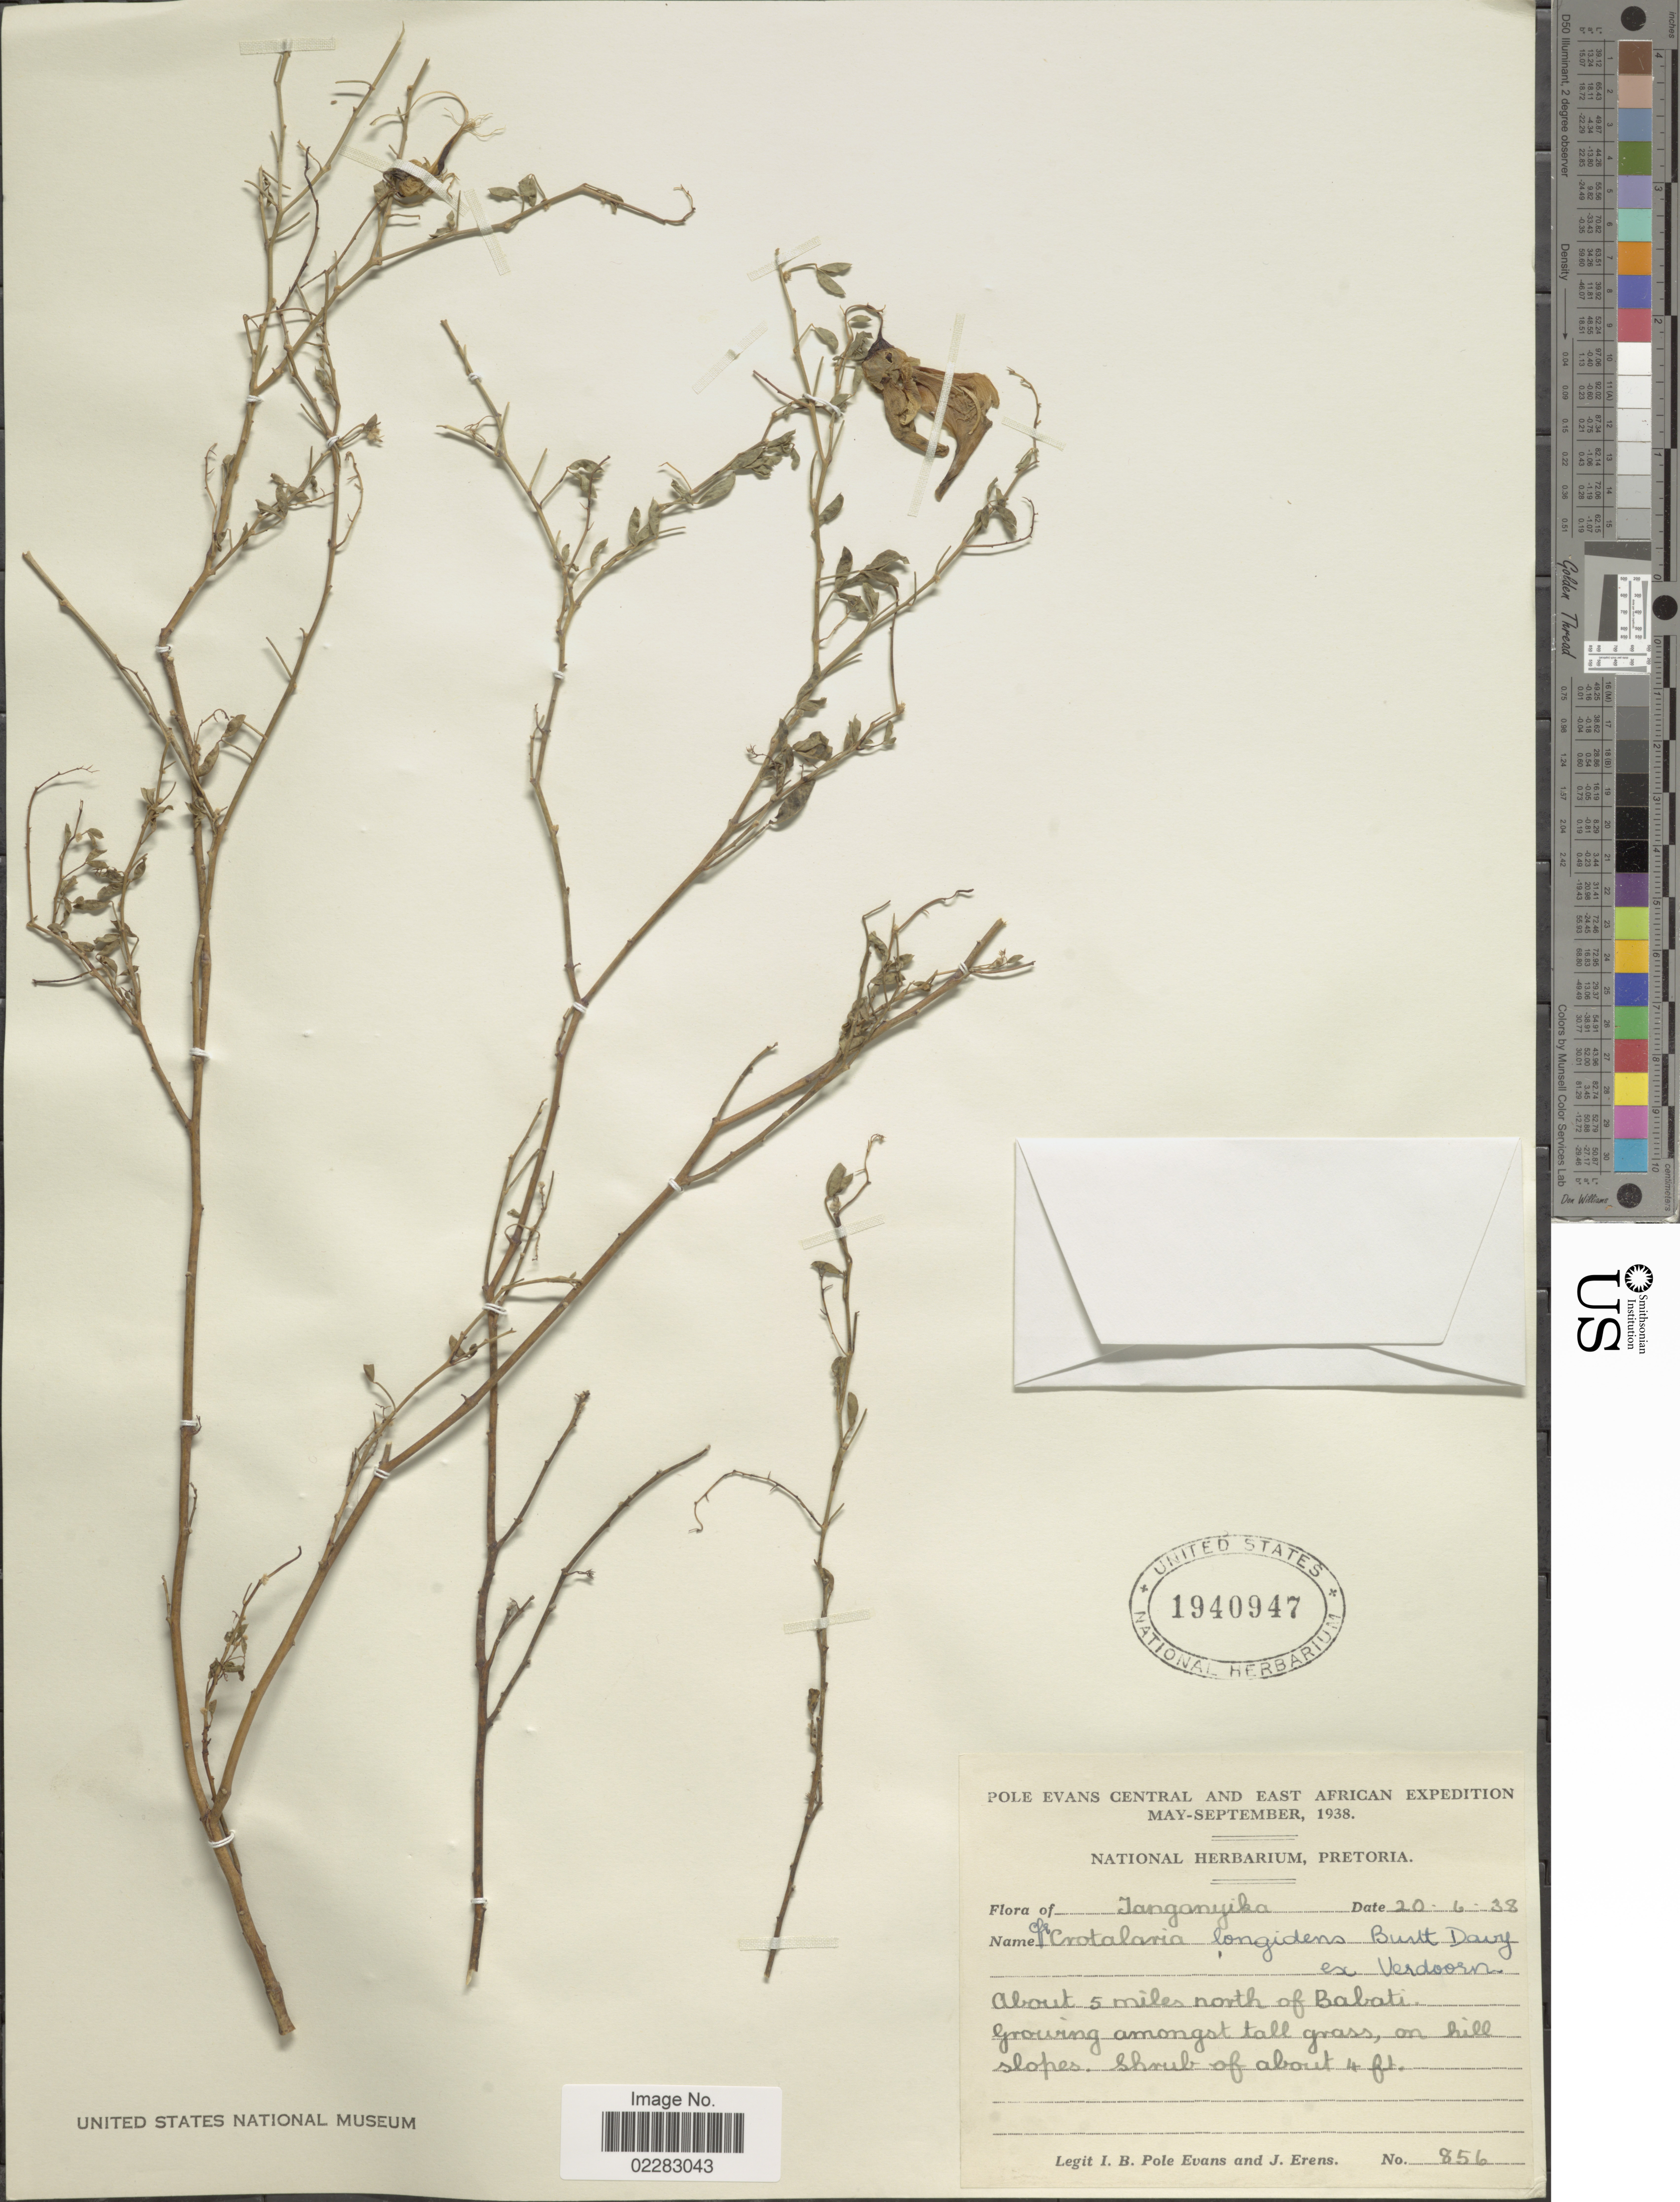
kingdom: Plantae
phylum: Tracheophyta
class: Magnoliopsida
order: Fabales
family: Fabaceae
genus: Crotalaria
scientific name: Crotalaria longidens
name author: Verd.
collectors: I. B. Pole-Evans & J. Erens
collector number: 856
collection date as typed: Transcribed d/m/y: 20/6/38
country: Tanzania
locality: Tanganyika, about 5 miles north of Babati, on hill slopes.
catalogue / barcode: US 1940947